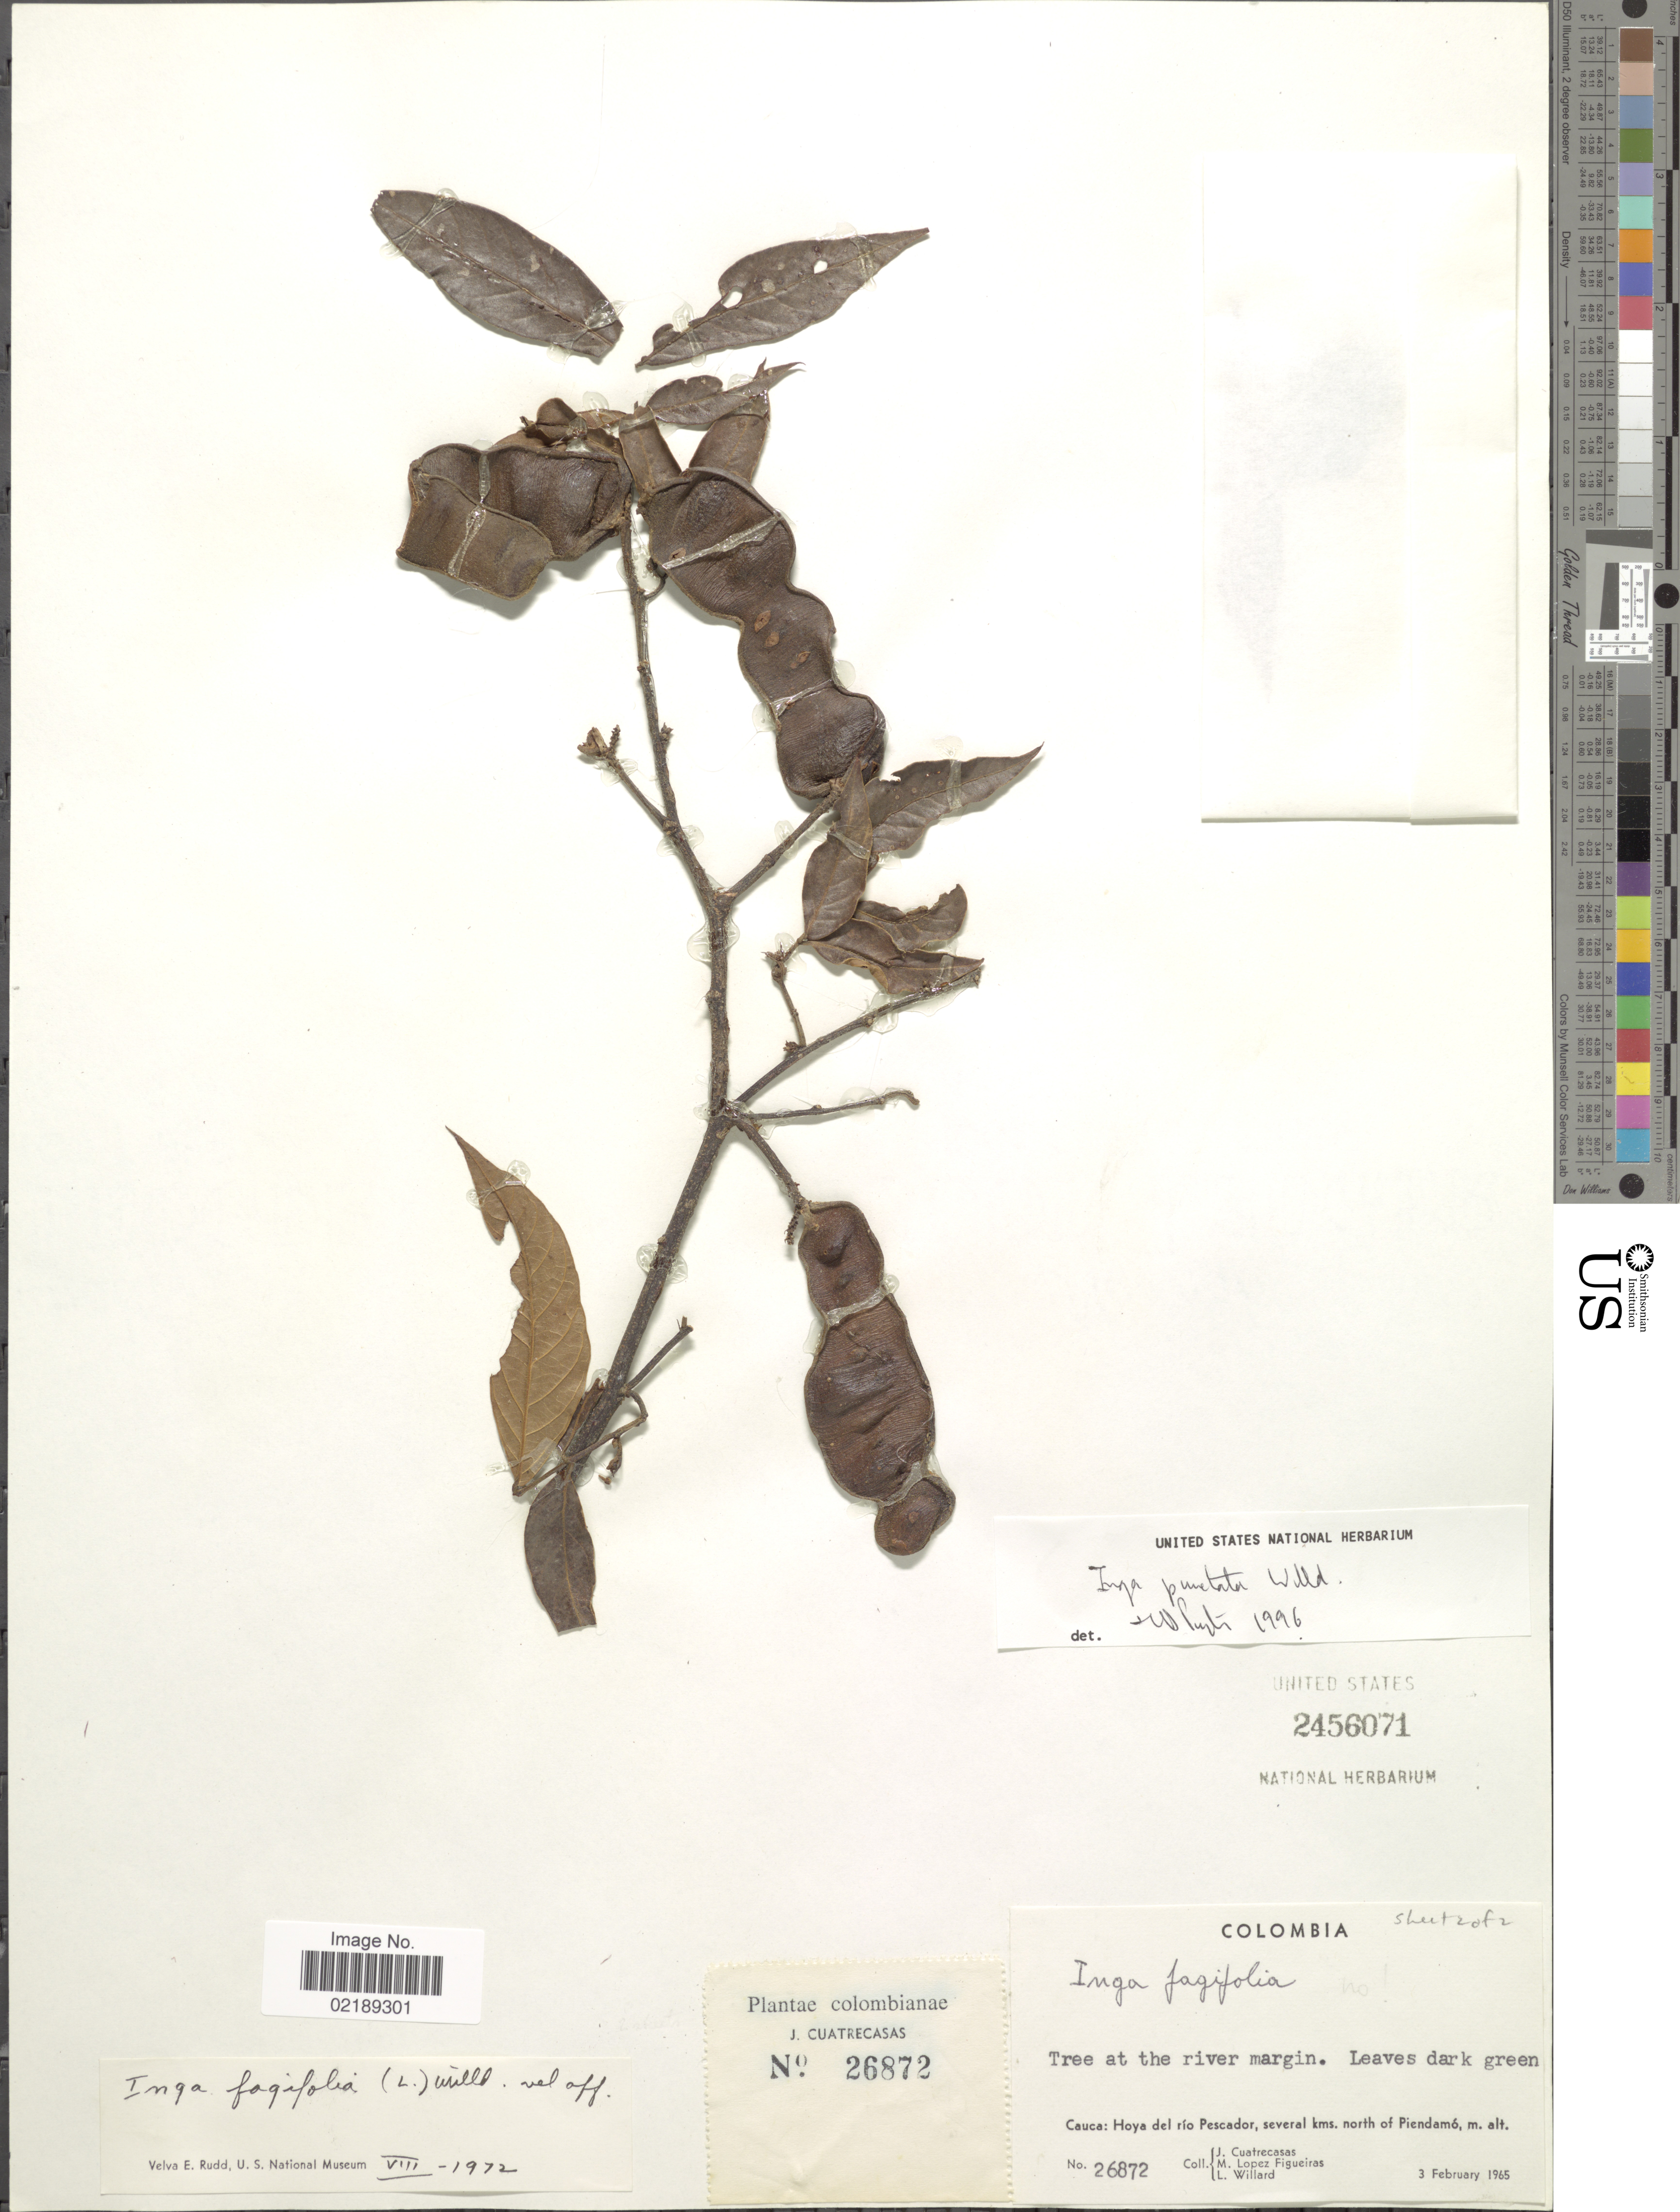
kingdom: Plantae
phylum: Tracheophyta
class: Magnoliopsida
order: Fabales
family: Fabaceae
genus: Inga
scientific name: Inga punctata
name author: Willd.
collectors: J. Cuatrecasas, M. López Figueiras & L. Willard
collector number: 26872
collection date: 1965-02-03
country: Colombia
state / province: Cauca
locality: Hoya del rio Pescador, several kms. north of Piendamo, tree at river margin.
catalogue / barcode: US 2456071